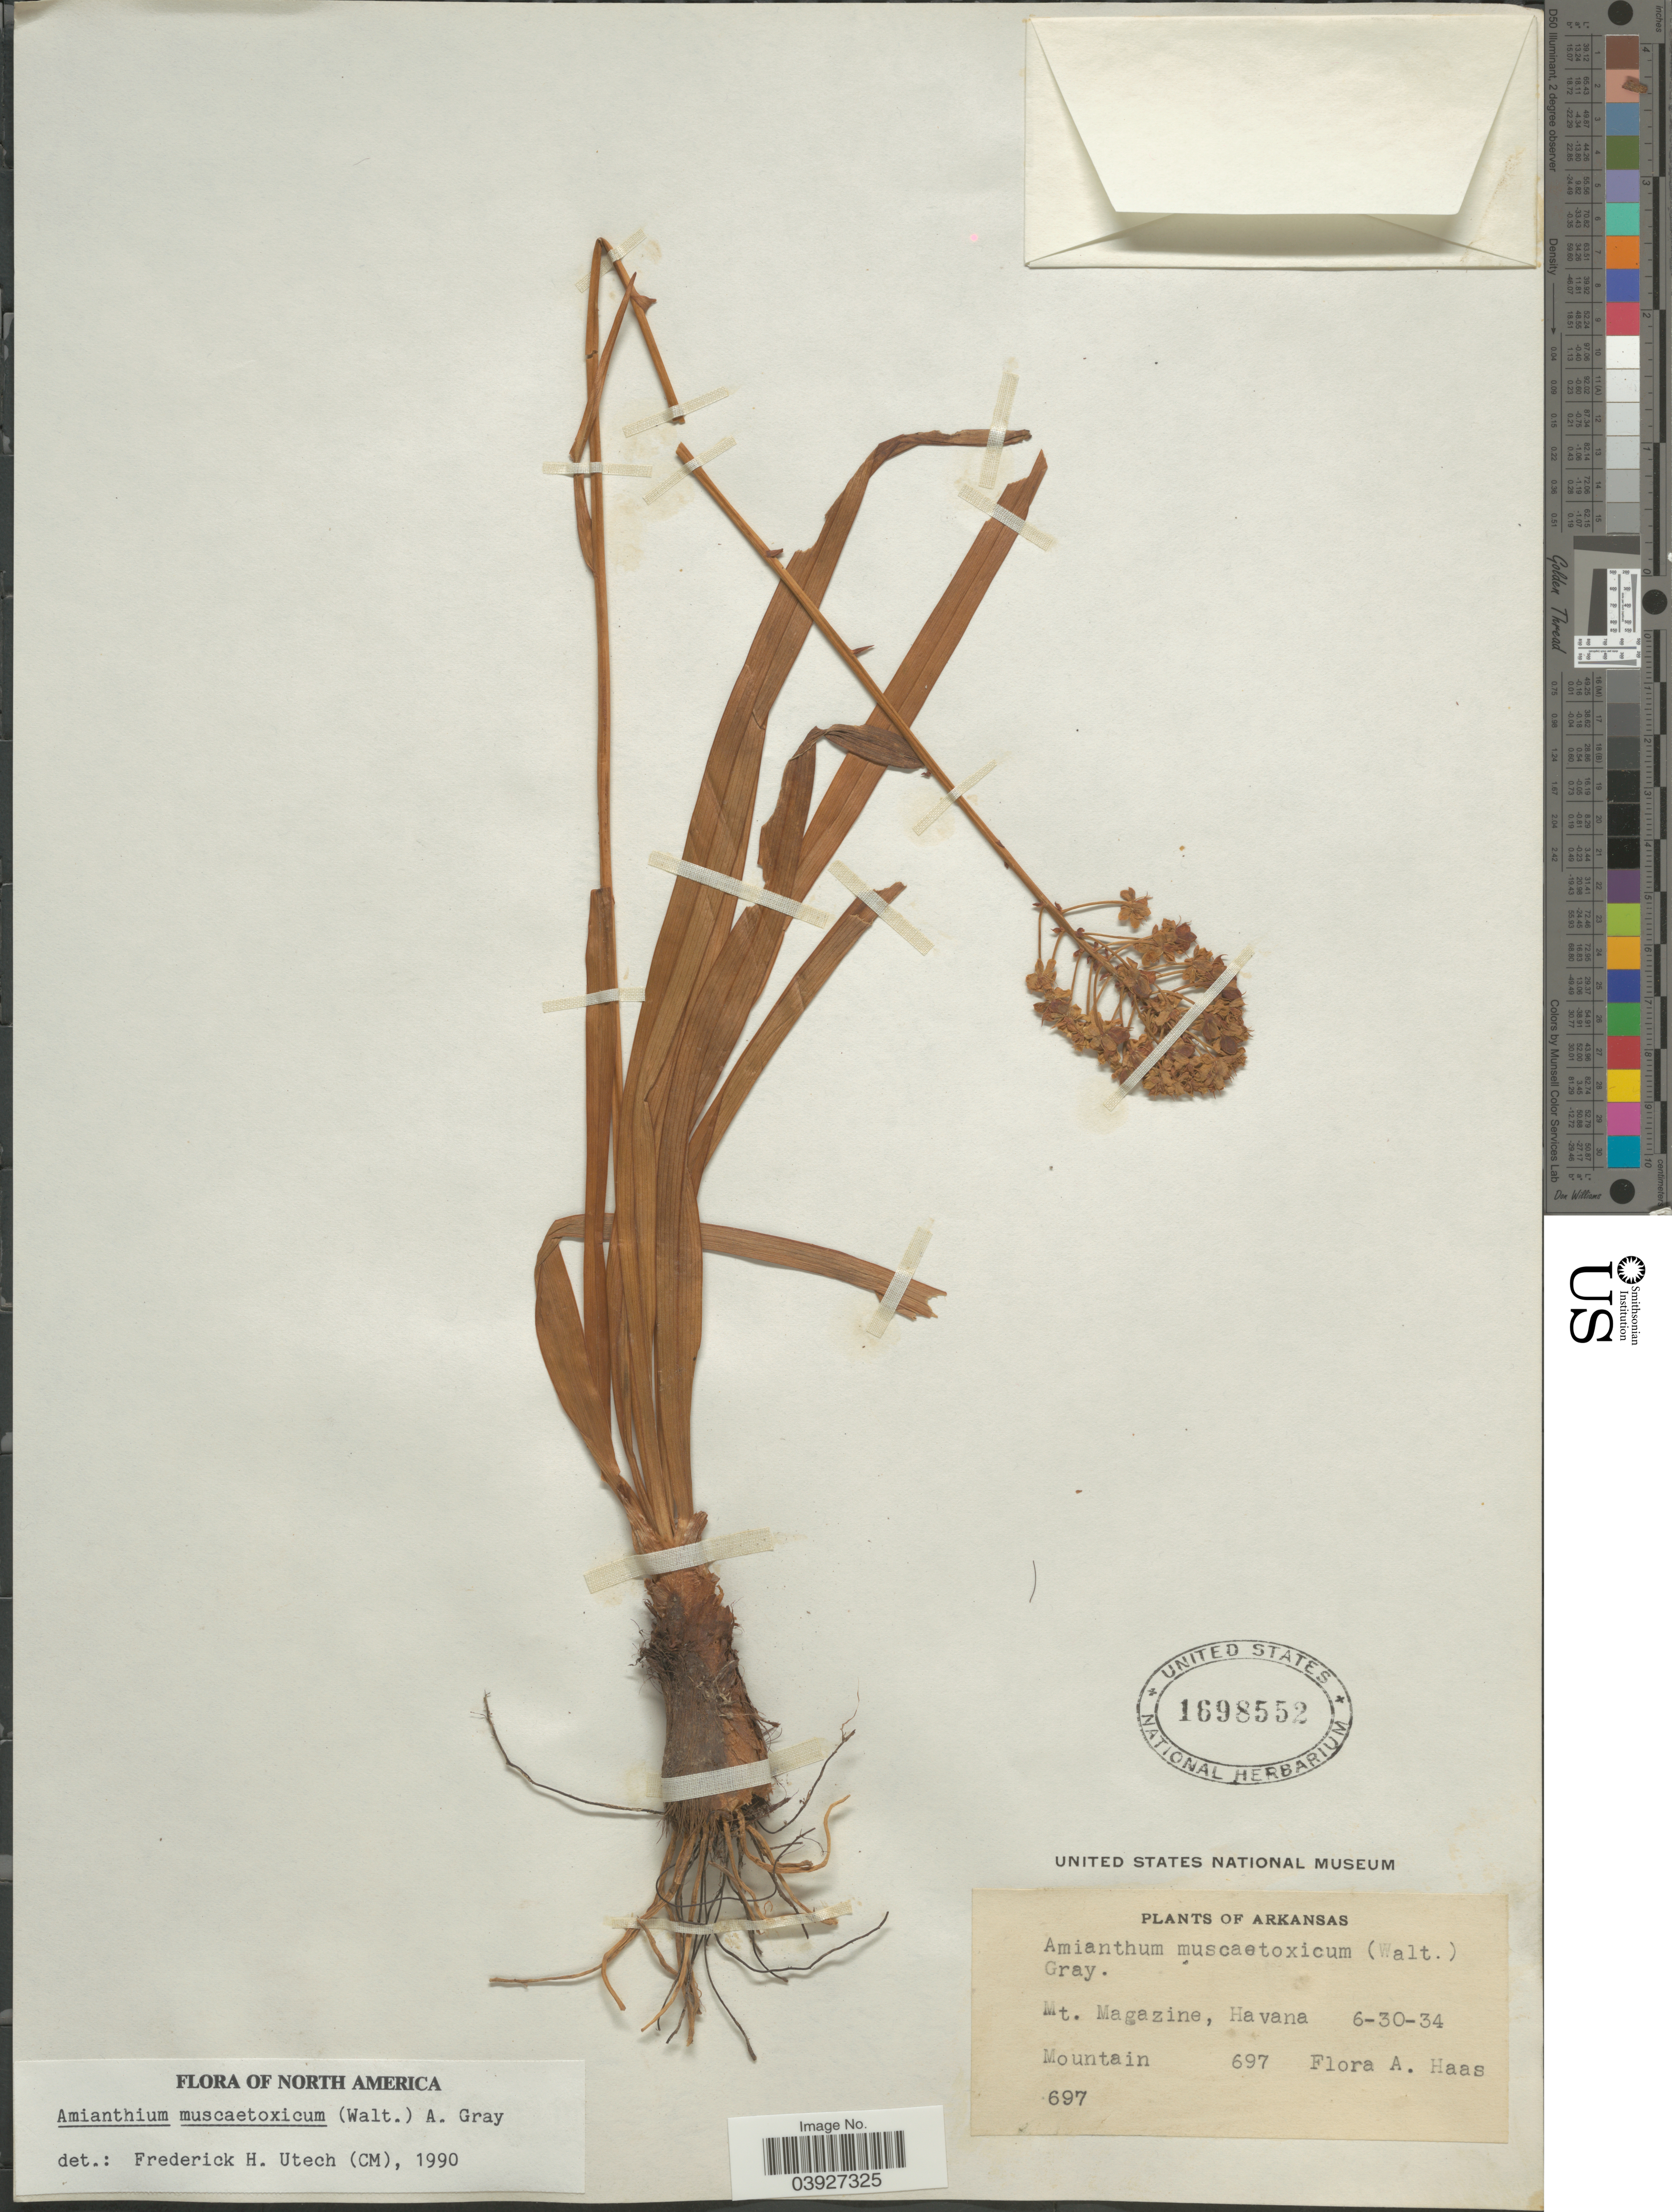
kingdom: Plantae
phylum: Tracheophyta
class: Liliopsida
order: Liliales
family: Melanthiaceae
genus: Amianthium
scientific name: Amianthium muscitoxicum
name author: (Walter) A. Gray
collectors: F. A. Haas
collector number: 697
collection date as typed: Transcribed d/m/y: 30/6/34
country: United States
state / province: Arkansas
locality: Mt. Magazine, Havana Mountain.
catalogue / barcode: US 1698552